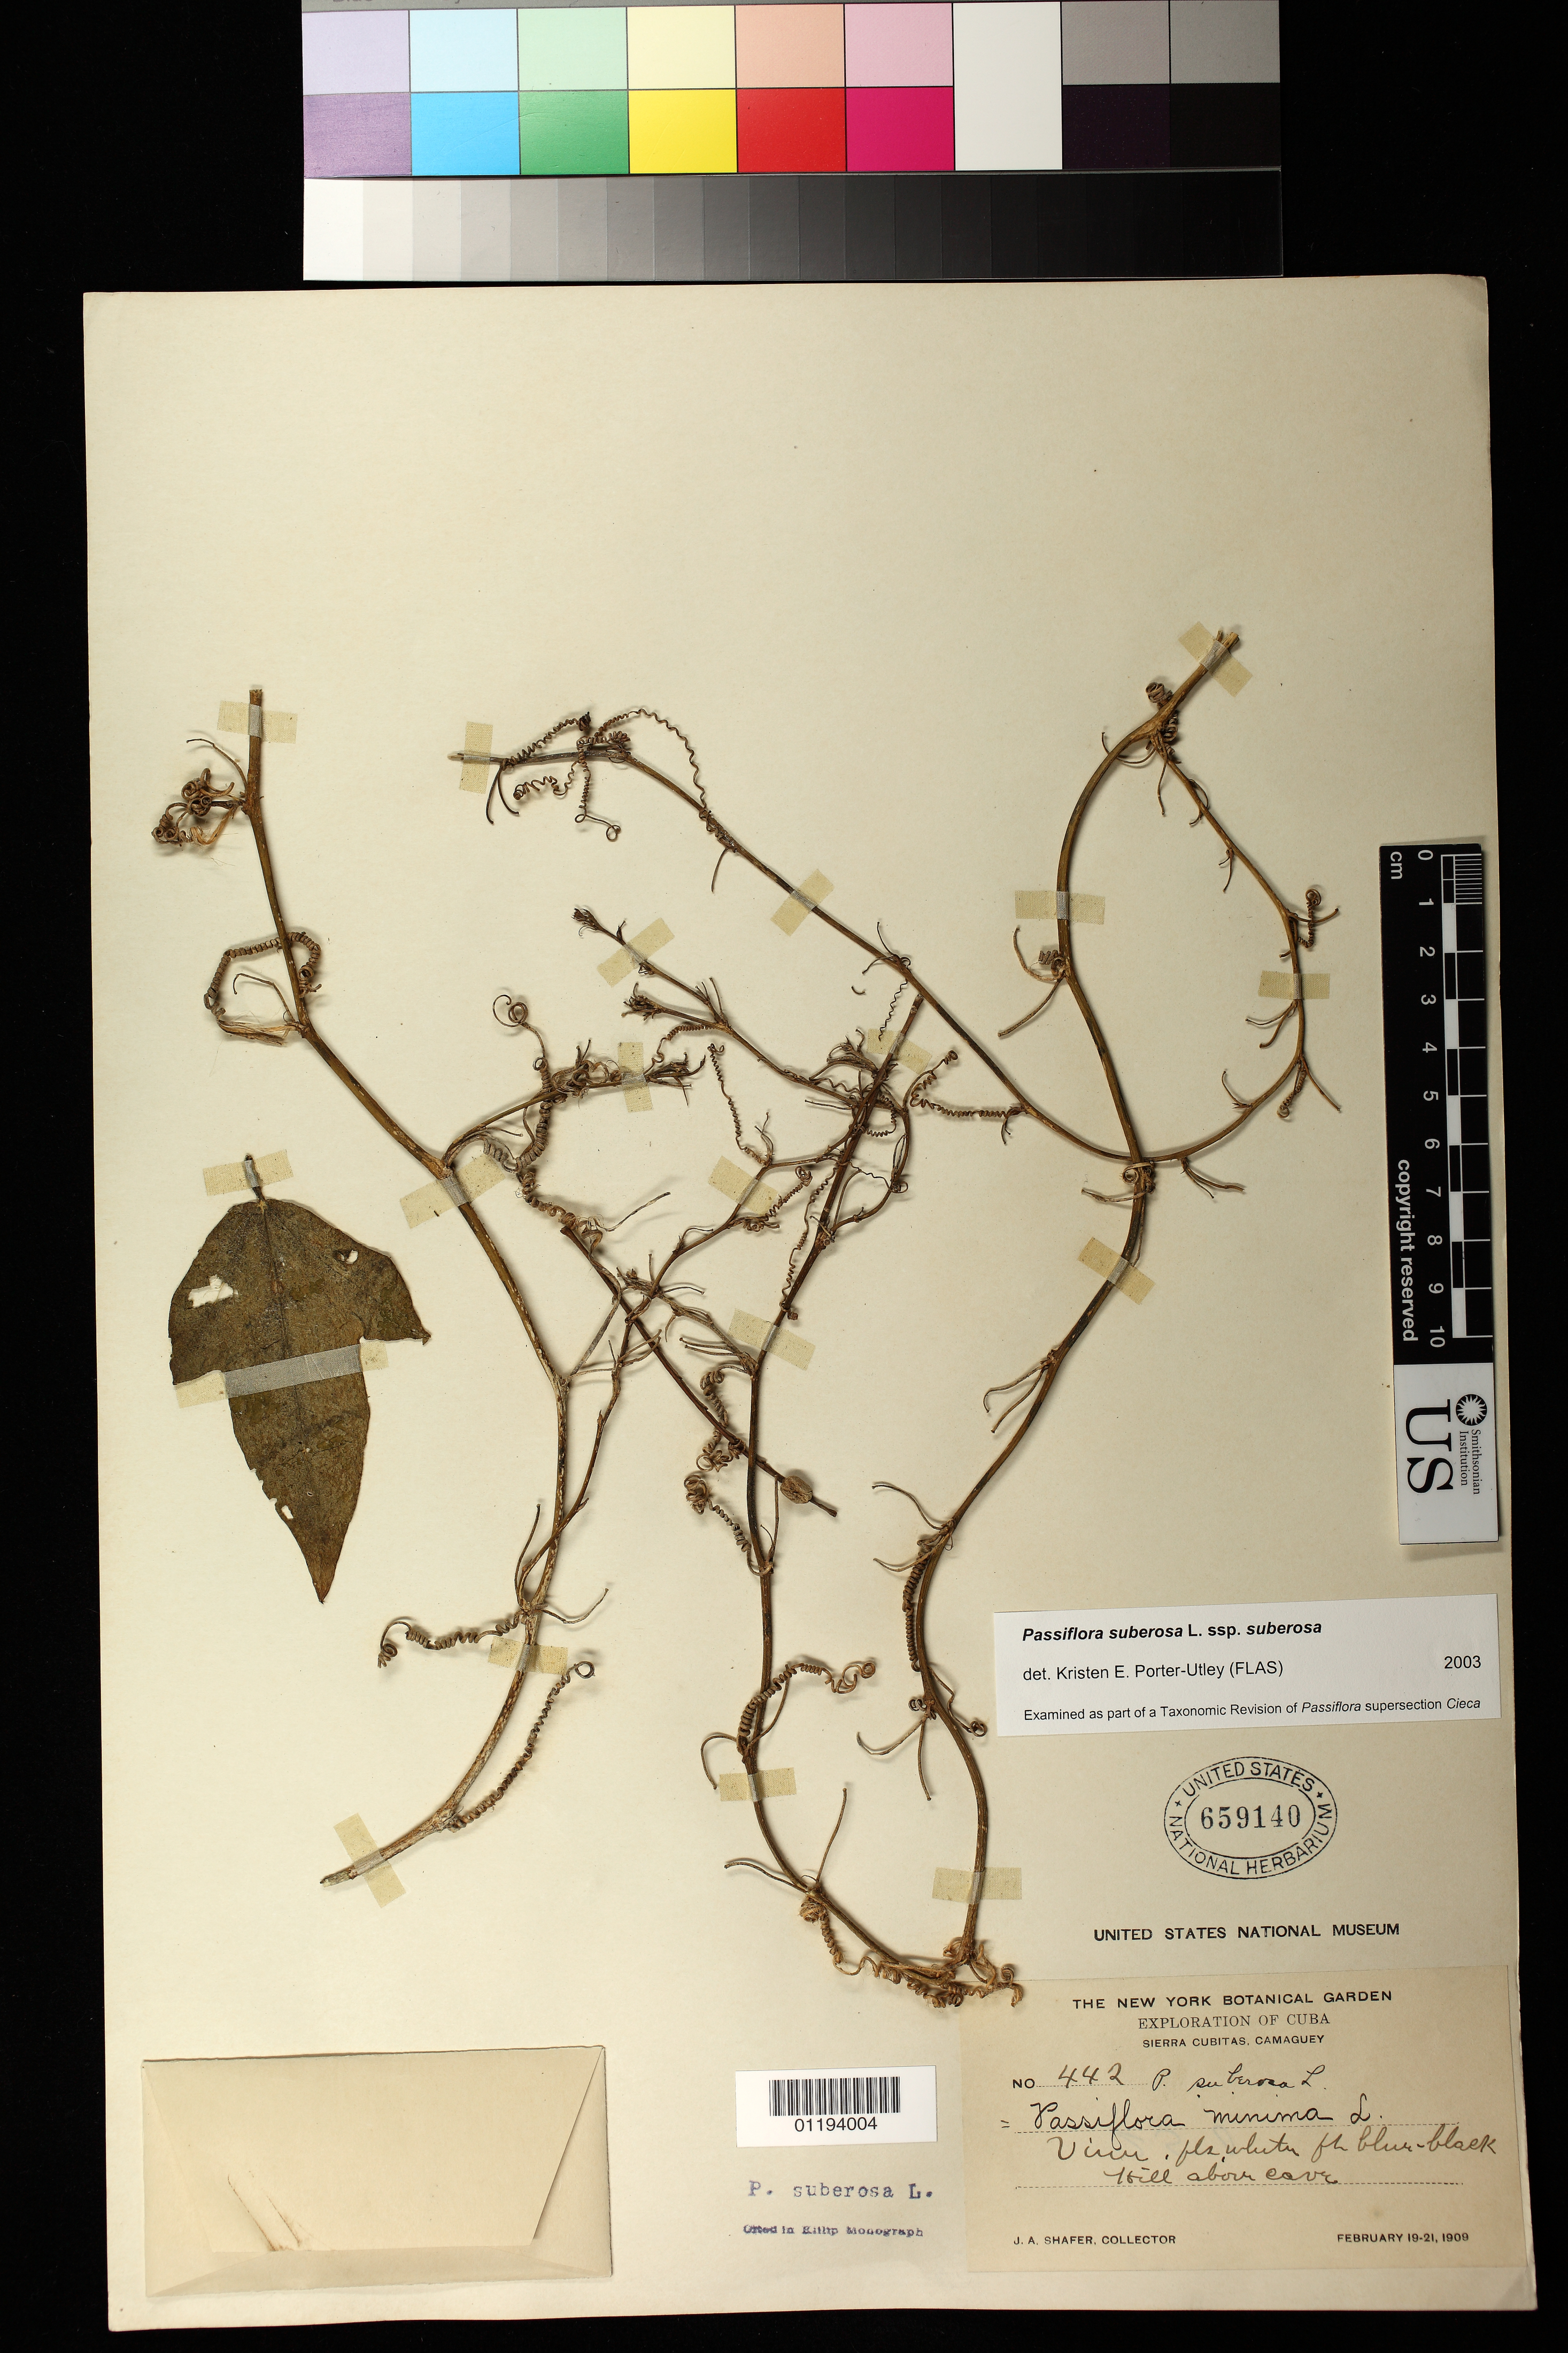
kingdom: Plantae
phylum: Tracheophyta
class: Magnoliopsida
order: Malpighiales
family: Passifloraceae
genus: Passiflora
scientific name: Passiflora suberosa subsp. suberosa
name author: L.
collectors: J. A. Shafer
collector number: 442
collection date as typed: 1909 Feb 19 1909 Feb 211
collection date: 1909-02-19/1909-02-21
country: Cuba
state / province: Camaguey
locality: sierra cubitas, hill above cave.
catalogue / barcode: US 659140